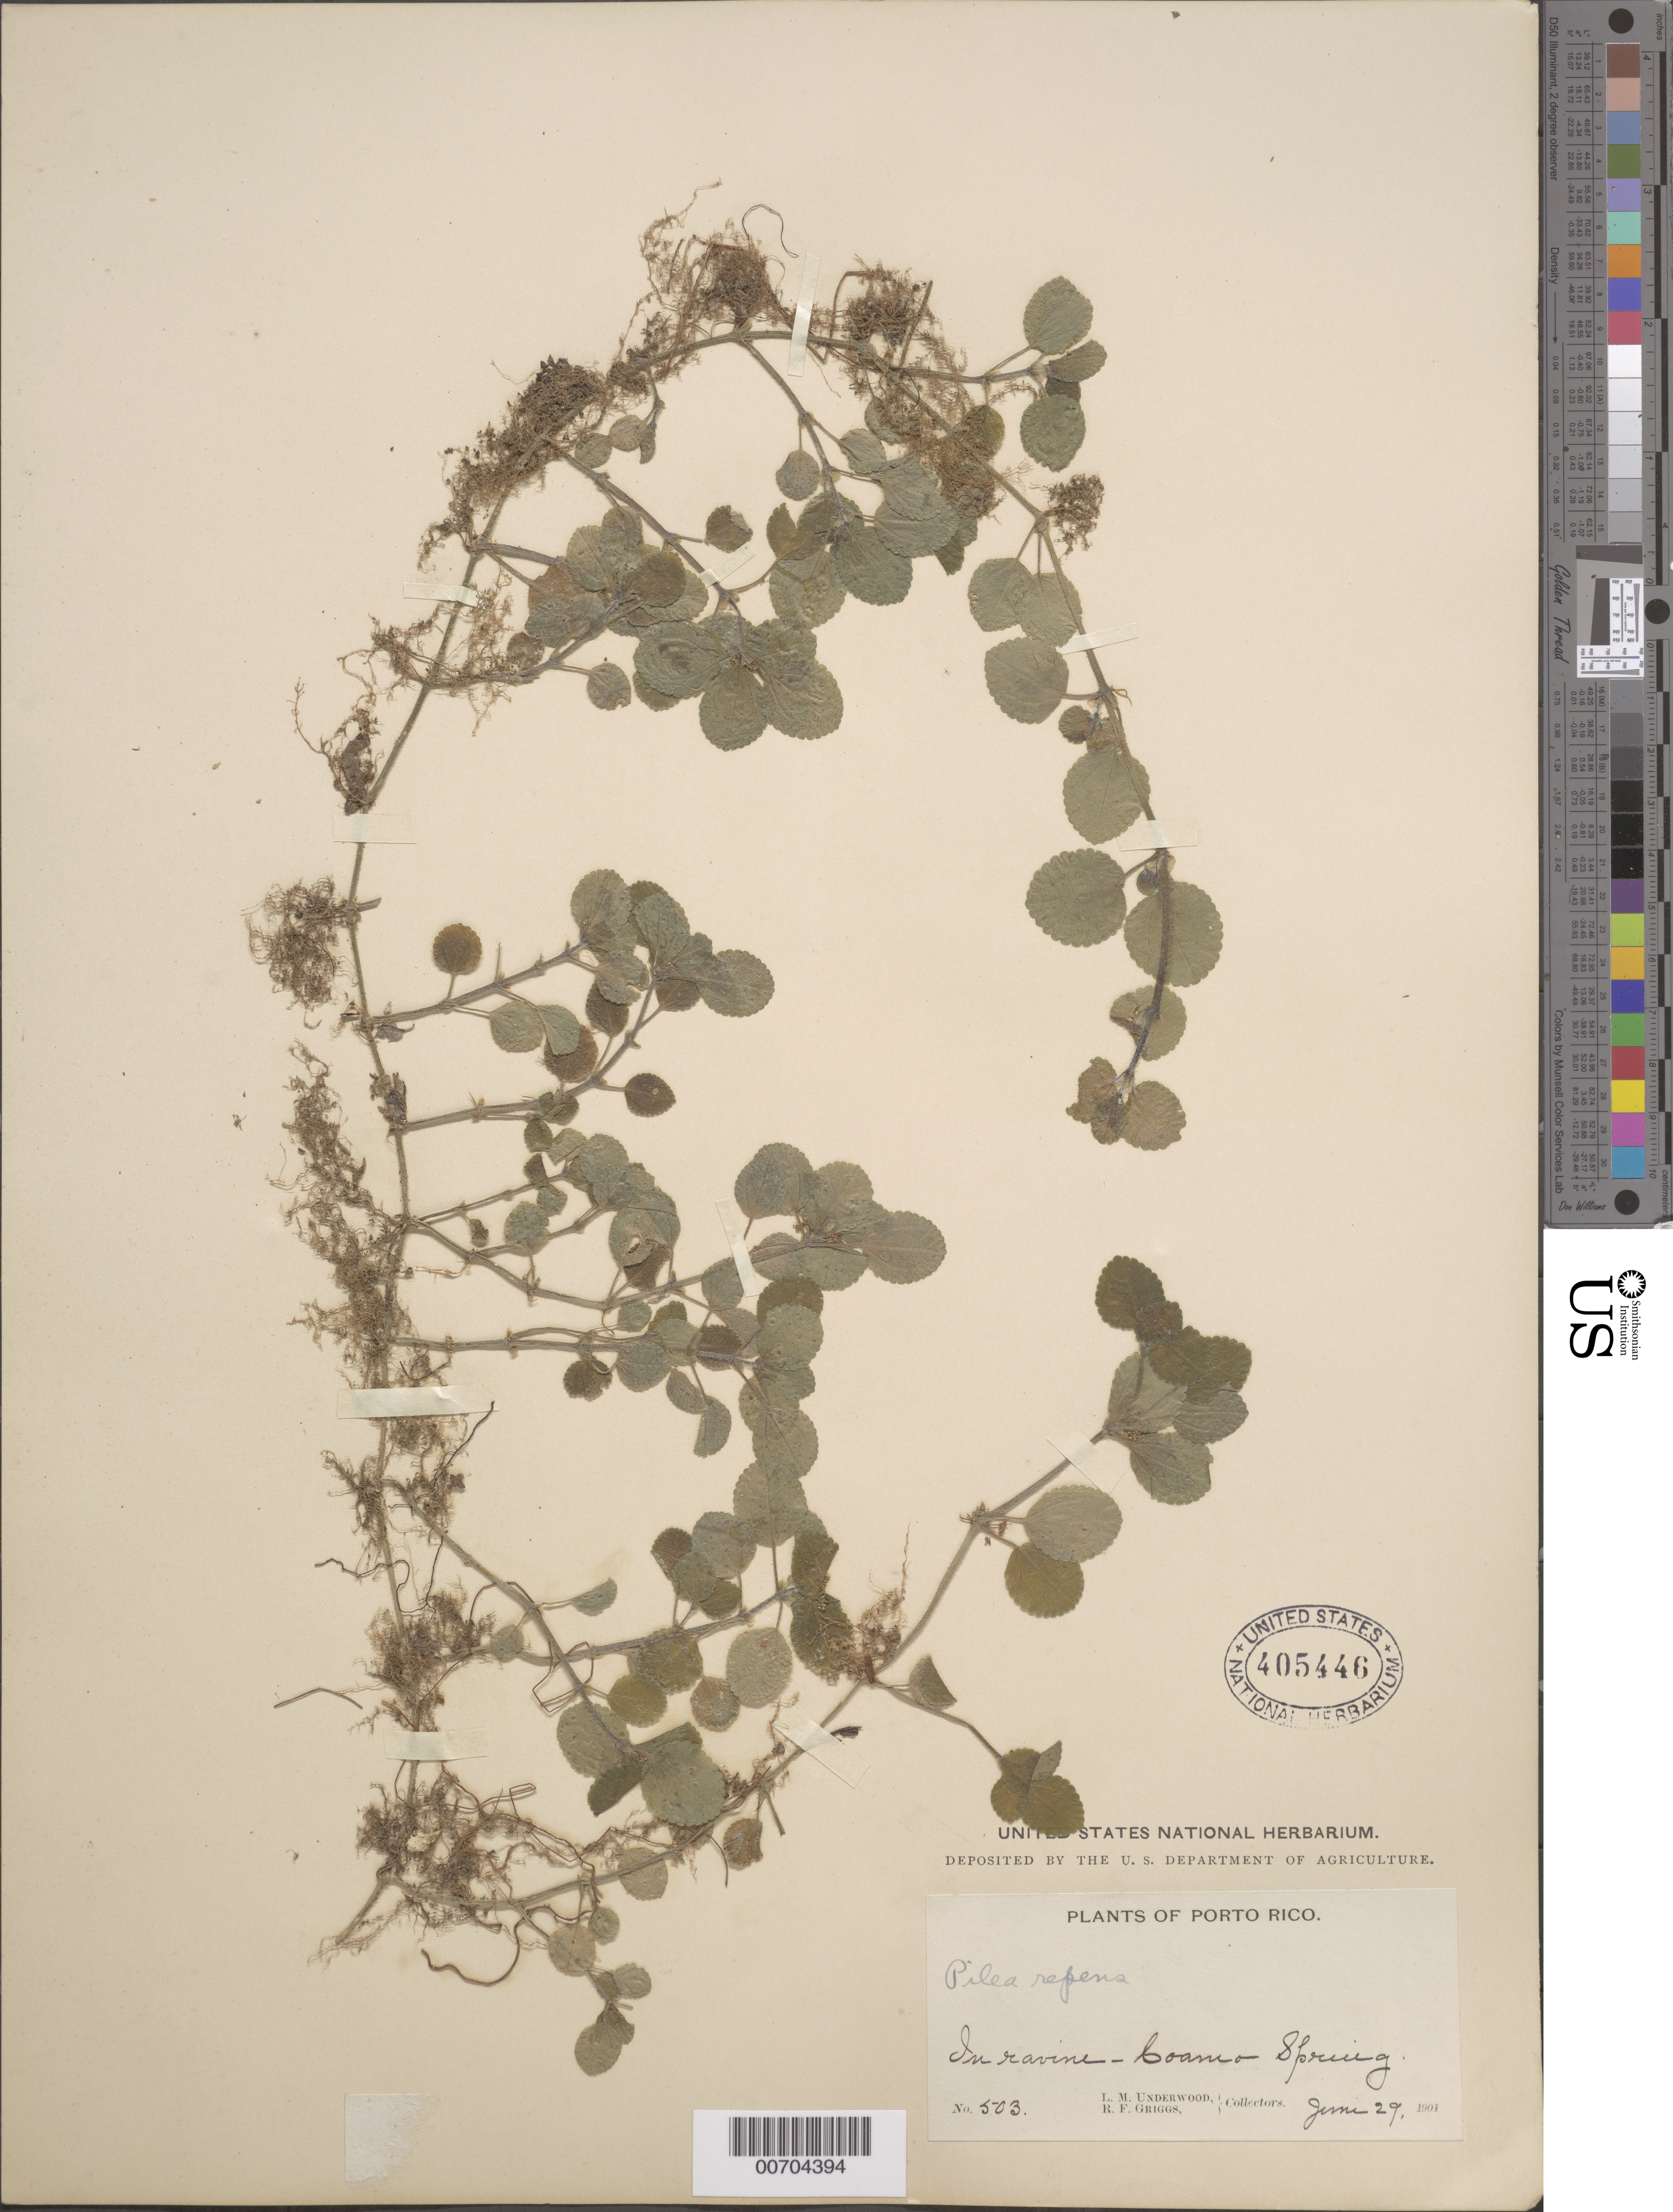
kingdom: Plantae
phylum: Tracheophyta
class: Magnoliopsida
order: Rosales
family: Urticaceae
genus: Pilea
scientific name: Pilea nummulariifolia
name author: (Sw.) Wedd.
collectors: L. M. Underwood & R. F. Griggs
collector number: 503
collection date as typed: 29 Jun 1901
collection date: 1901-06-29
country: Puerto Rico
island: Greater Antilles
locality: Coamo Spring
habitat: Ravine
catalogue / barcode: US 405446